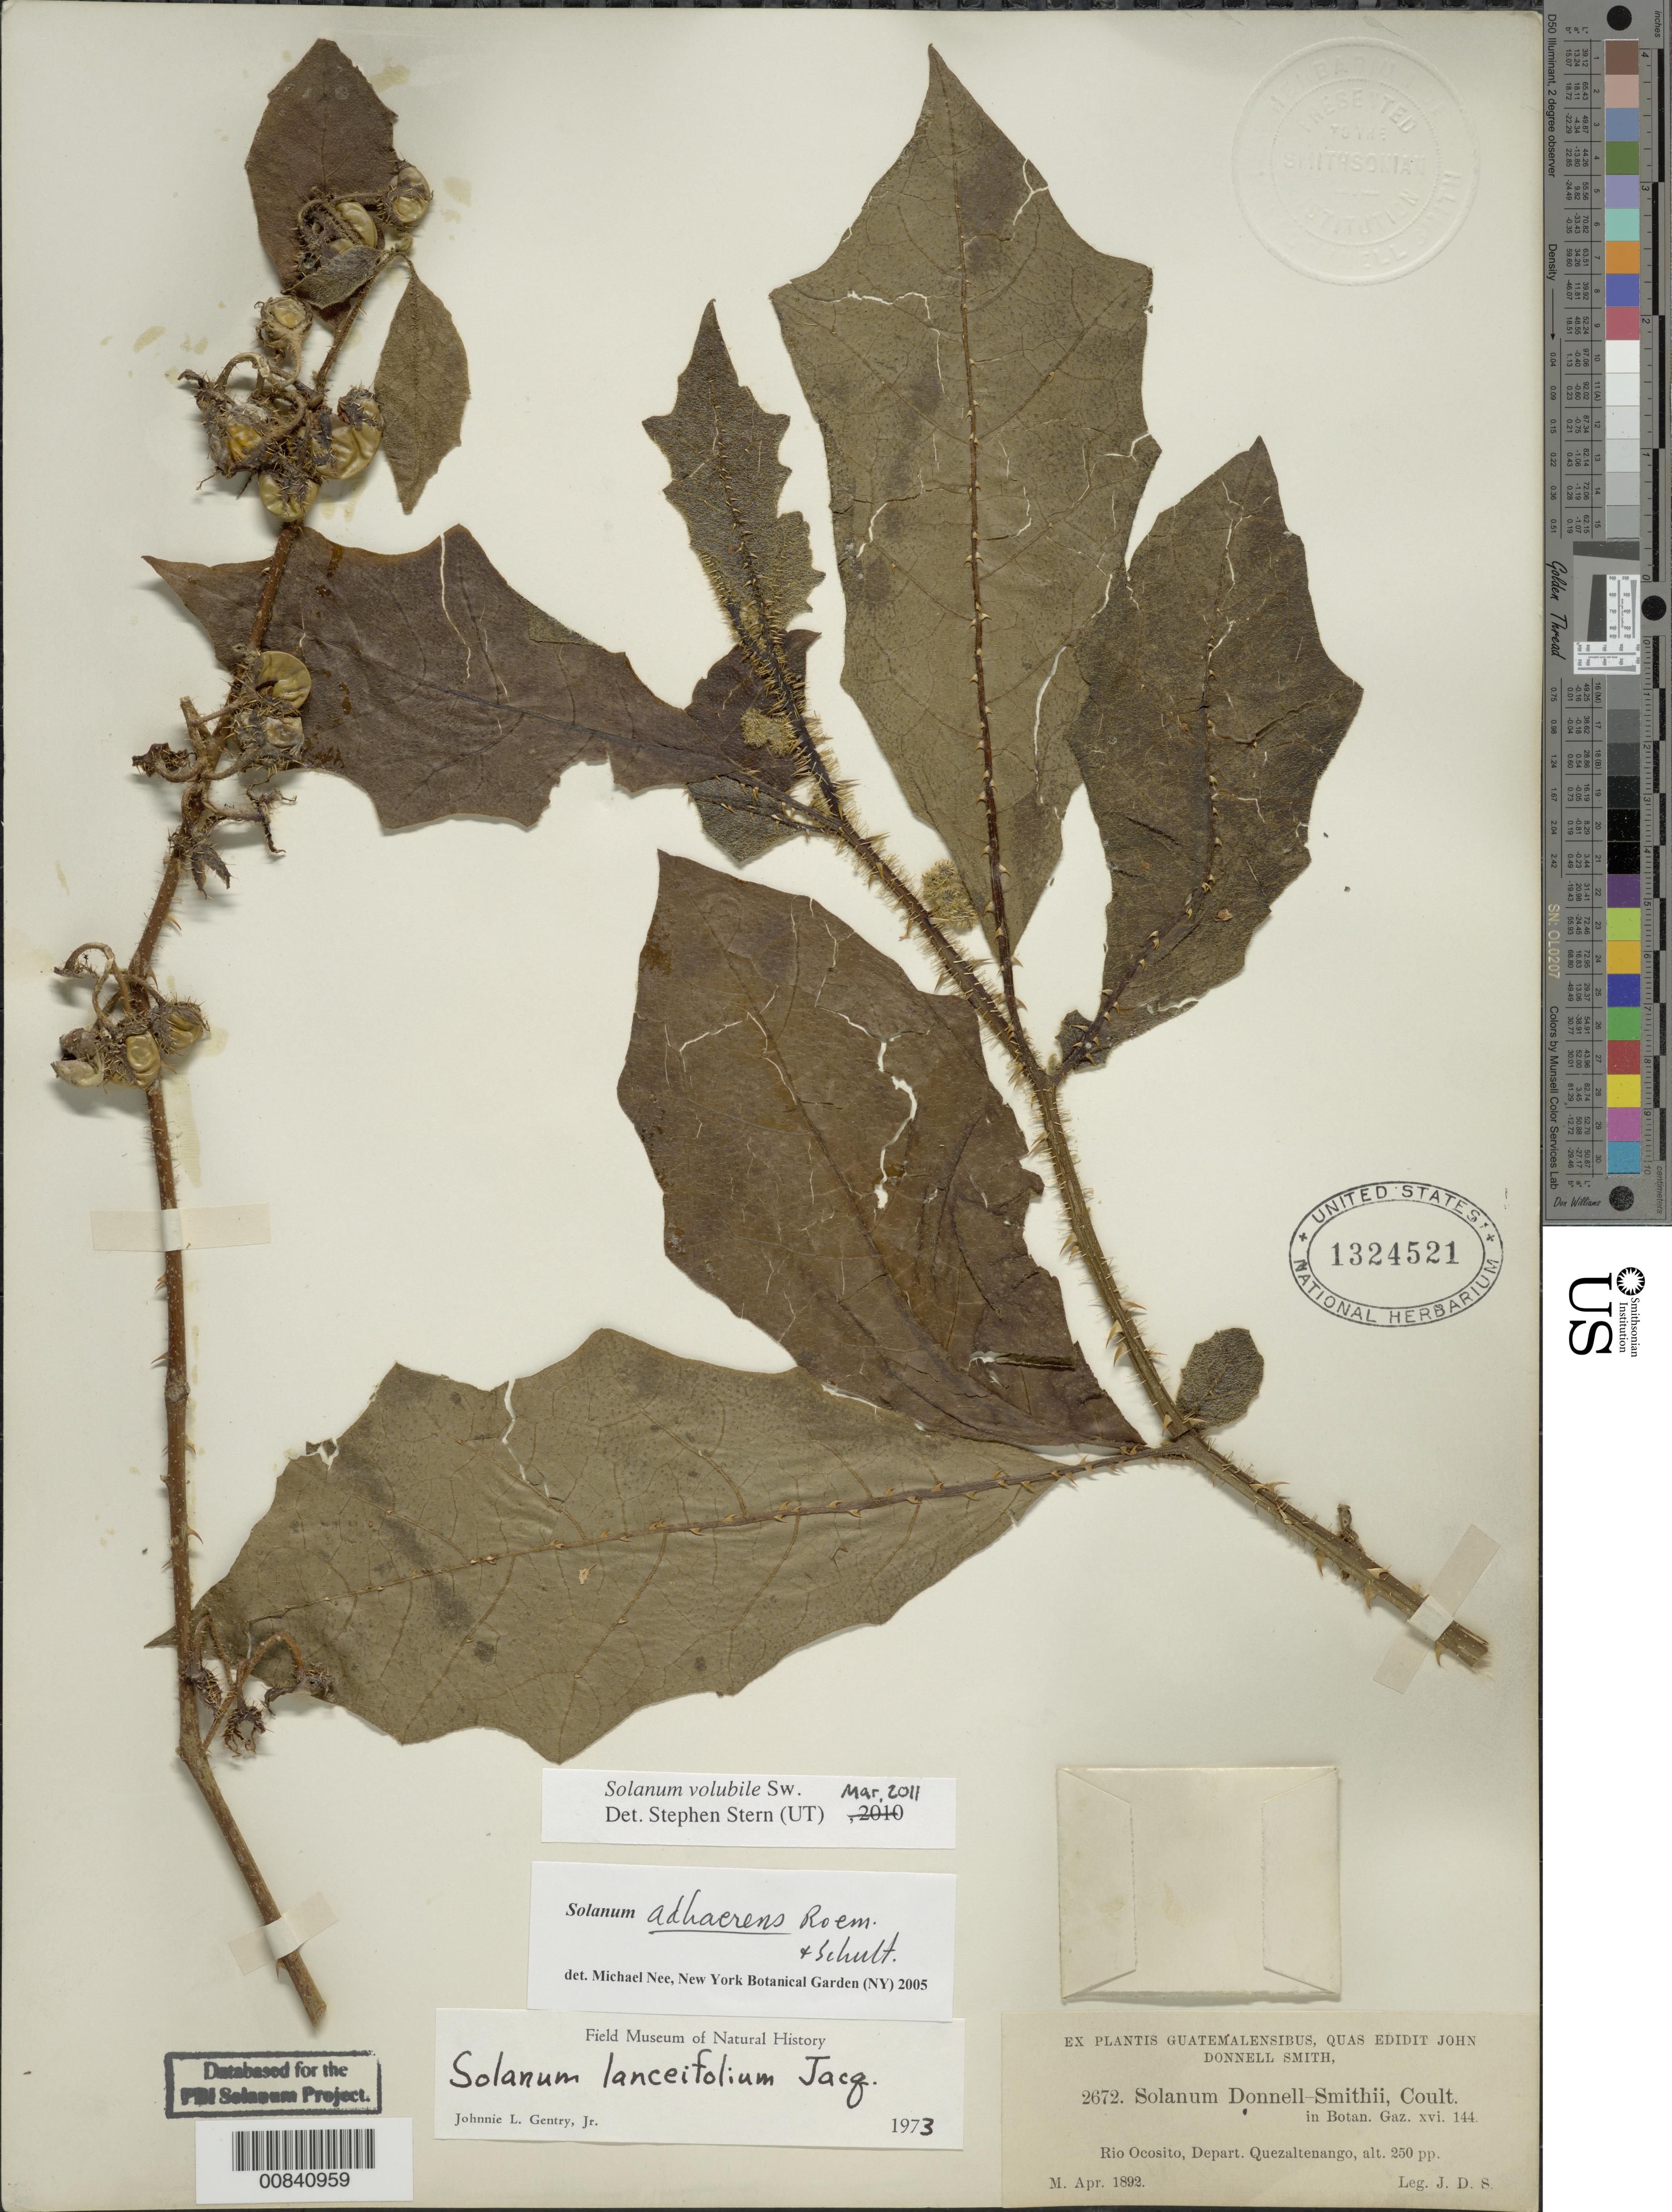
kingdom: Plantae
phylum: Tracheophyta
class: Magnoliopsida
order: Solanales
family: Solanaceae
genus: Solanum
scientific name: Solanum adhaerens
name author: Roem. & Schult.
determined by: Nee, Michael H.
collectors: J. Donnell Smith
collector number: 2672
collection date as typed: Apr 1892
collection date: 1892-04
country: Guatemala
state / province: Quetzaltenango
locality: Rio Ocosito.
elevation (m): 76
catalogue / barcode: US 1324521